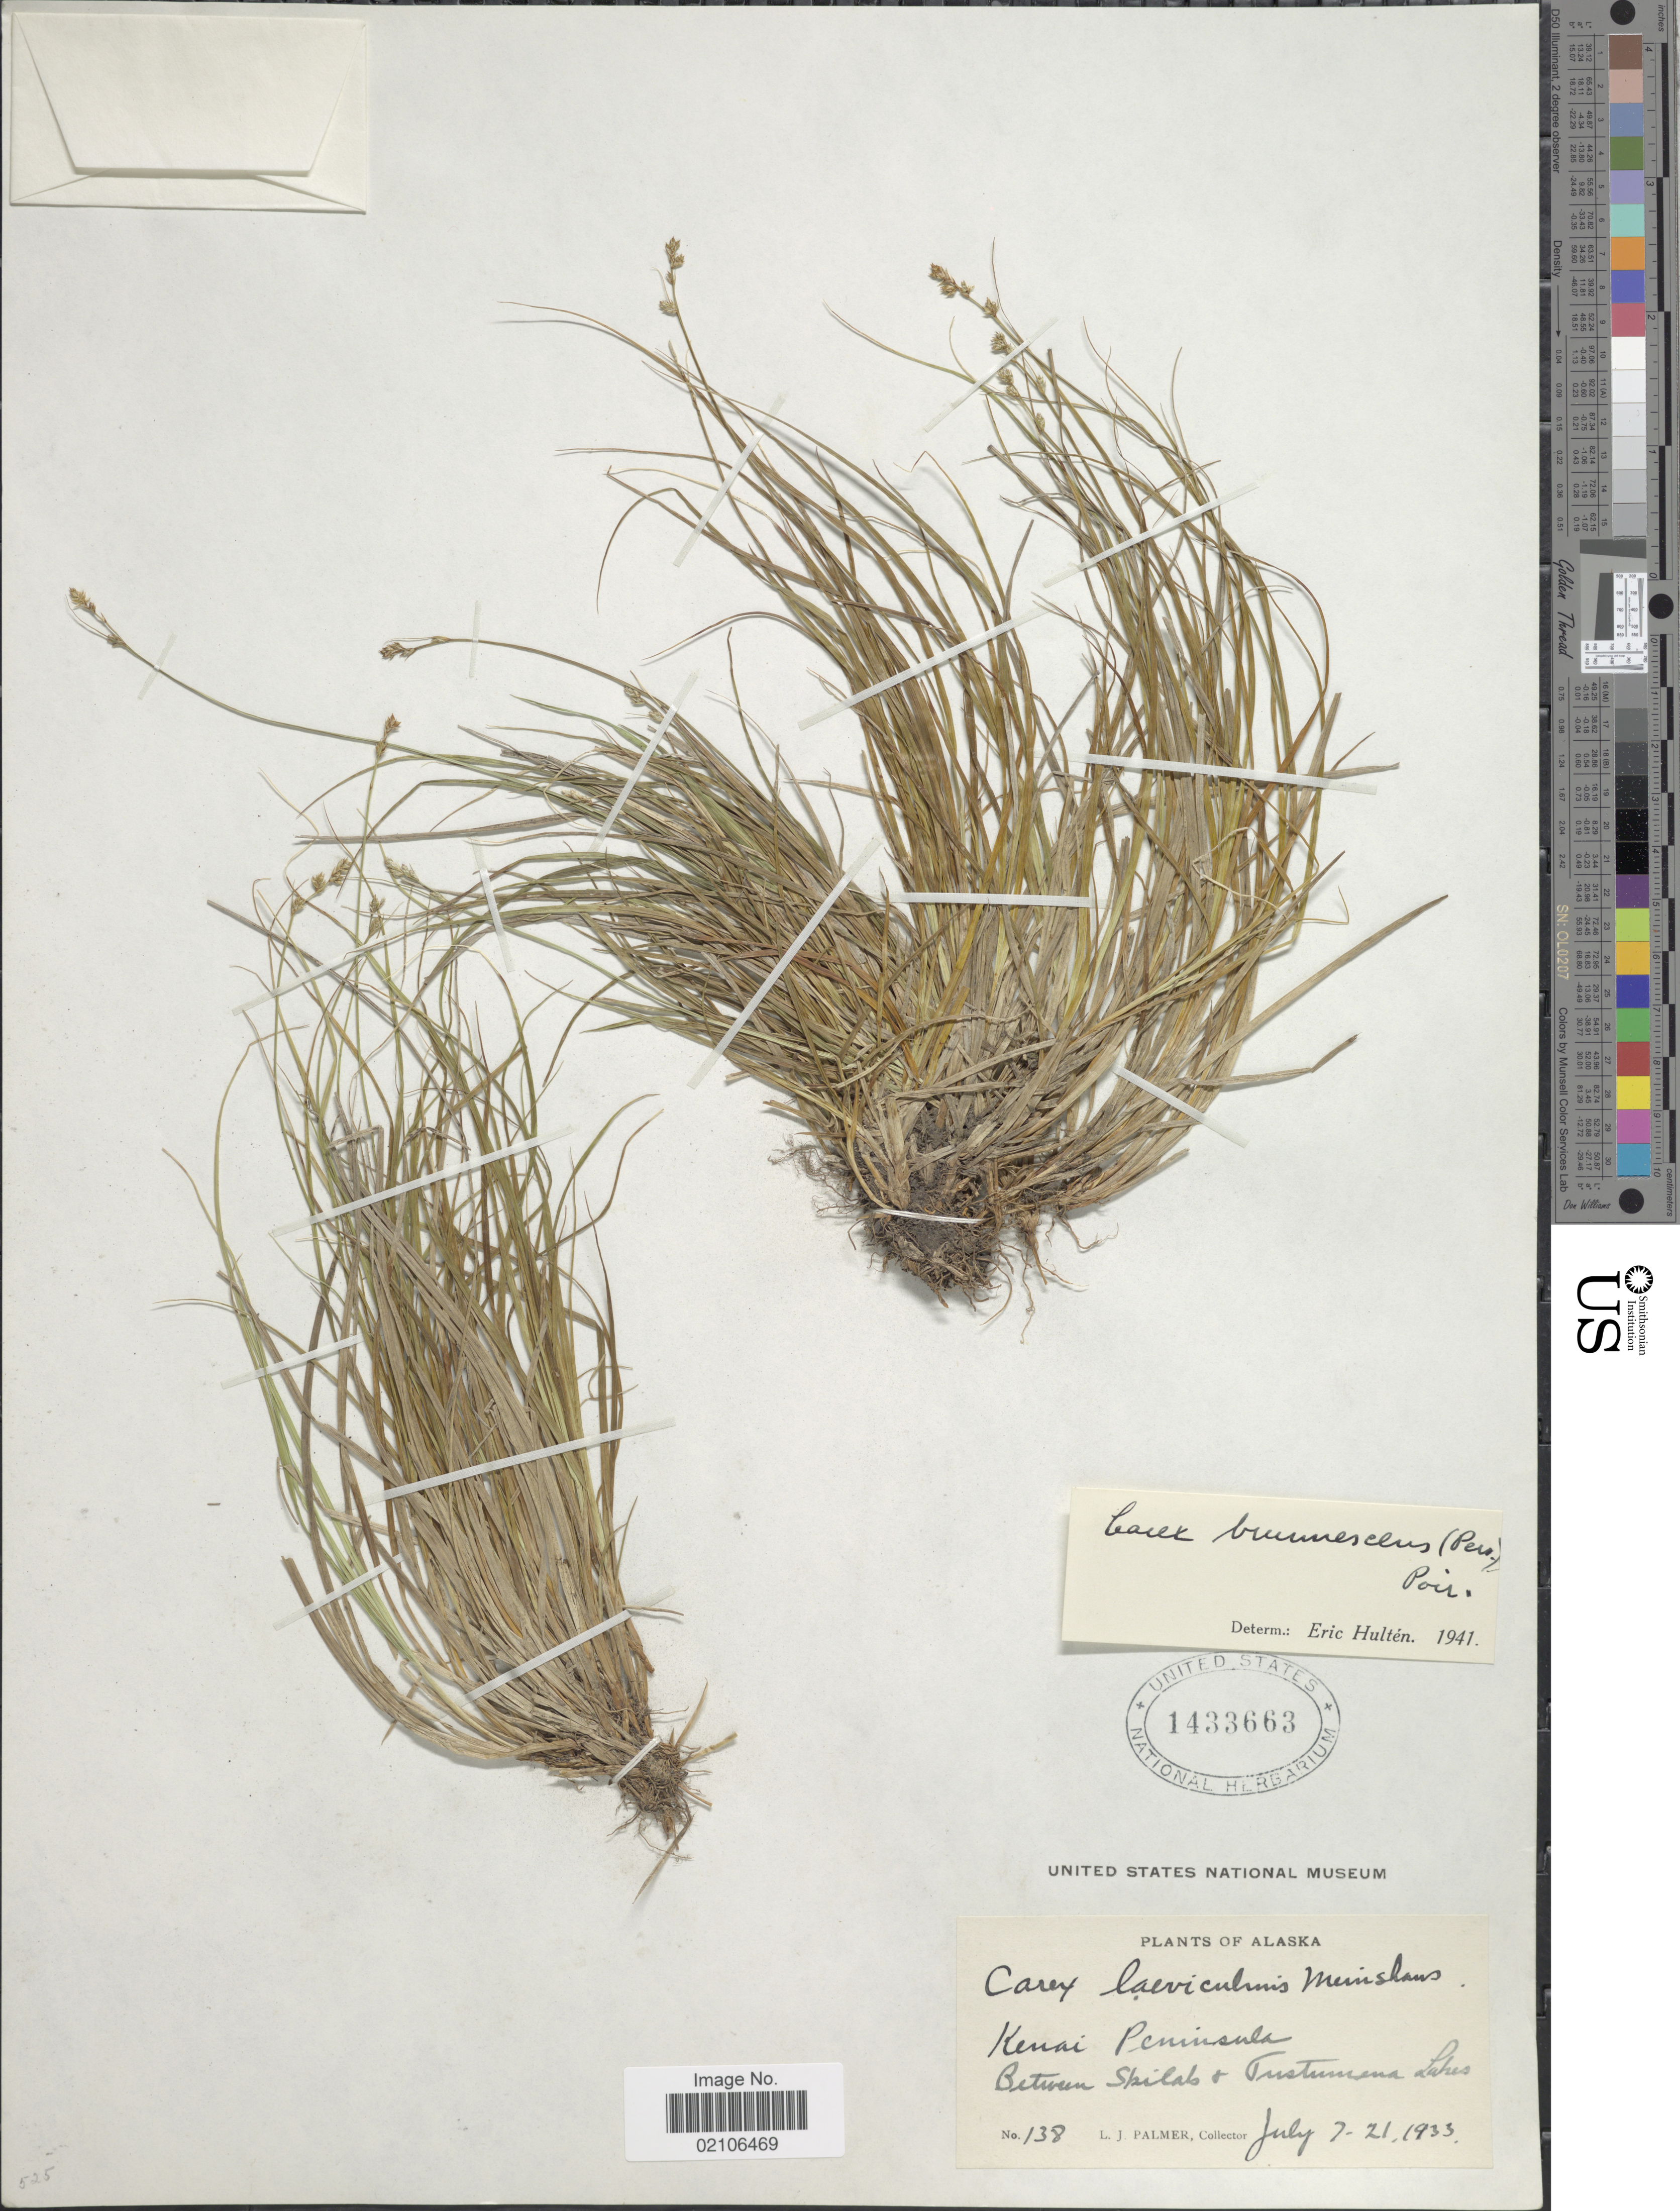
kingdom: Plantae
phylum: Tracheophyta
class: Liliopsida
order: Poales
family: Cyperaceae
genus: Carex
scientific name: Carex brunnescens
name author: (Pers.) Poir.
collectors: L. J. Palmer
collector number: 138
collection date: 1933-07-07/1933-07-21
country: United States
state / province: Alaska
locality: Kenai Peninsula, between Shilah & Tustumena Lakes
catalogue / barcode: US 1433663